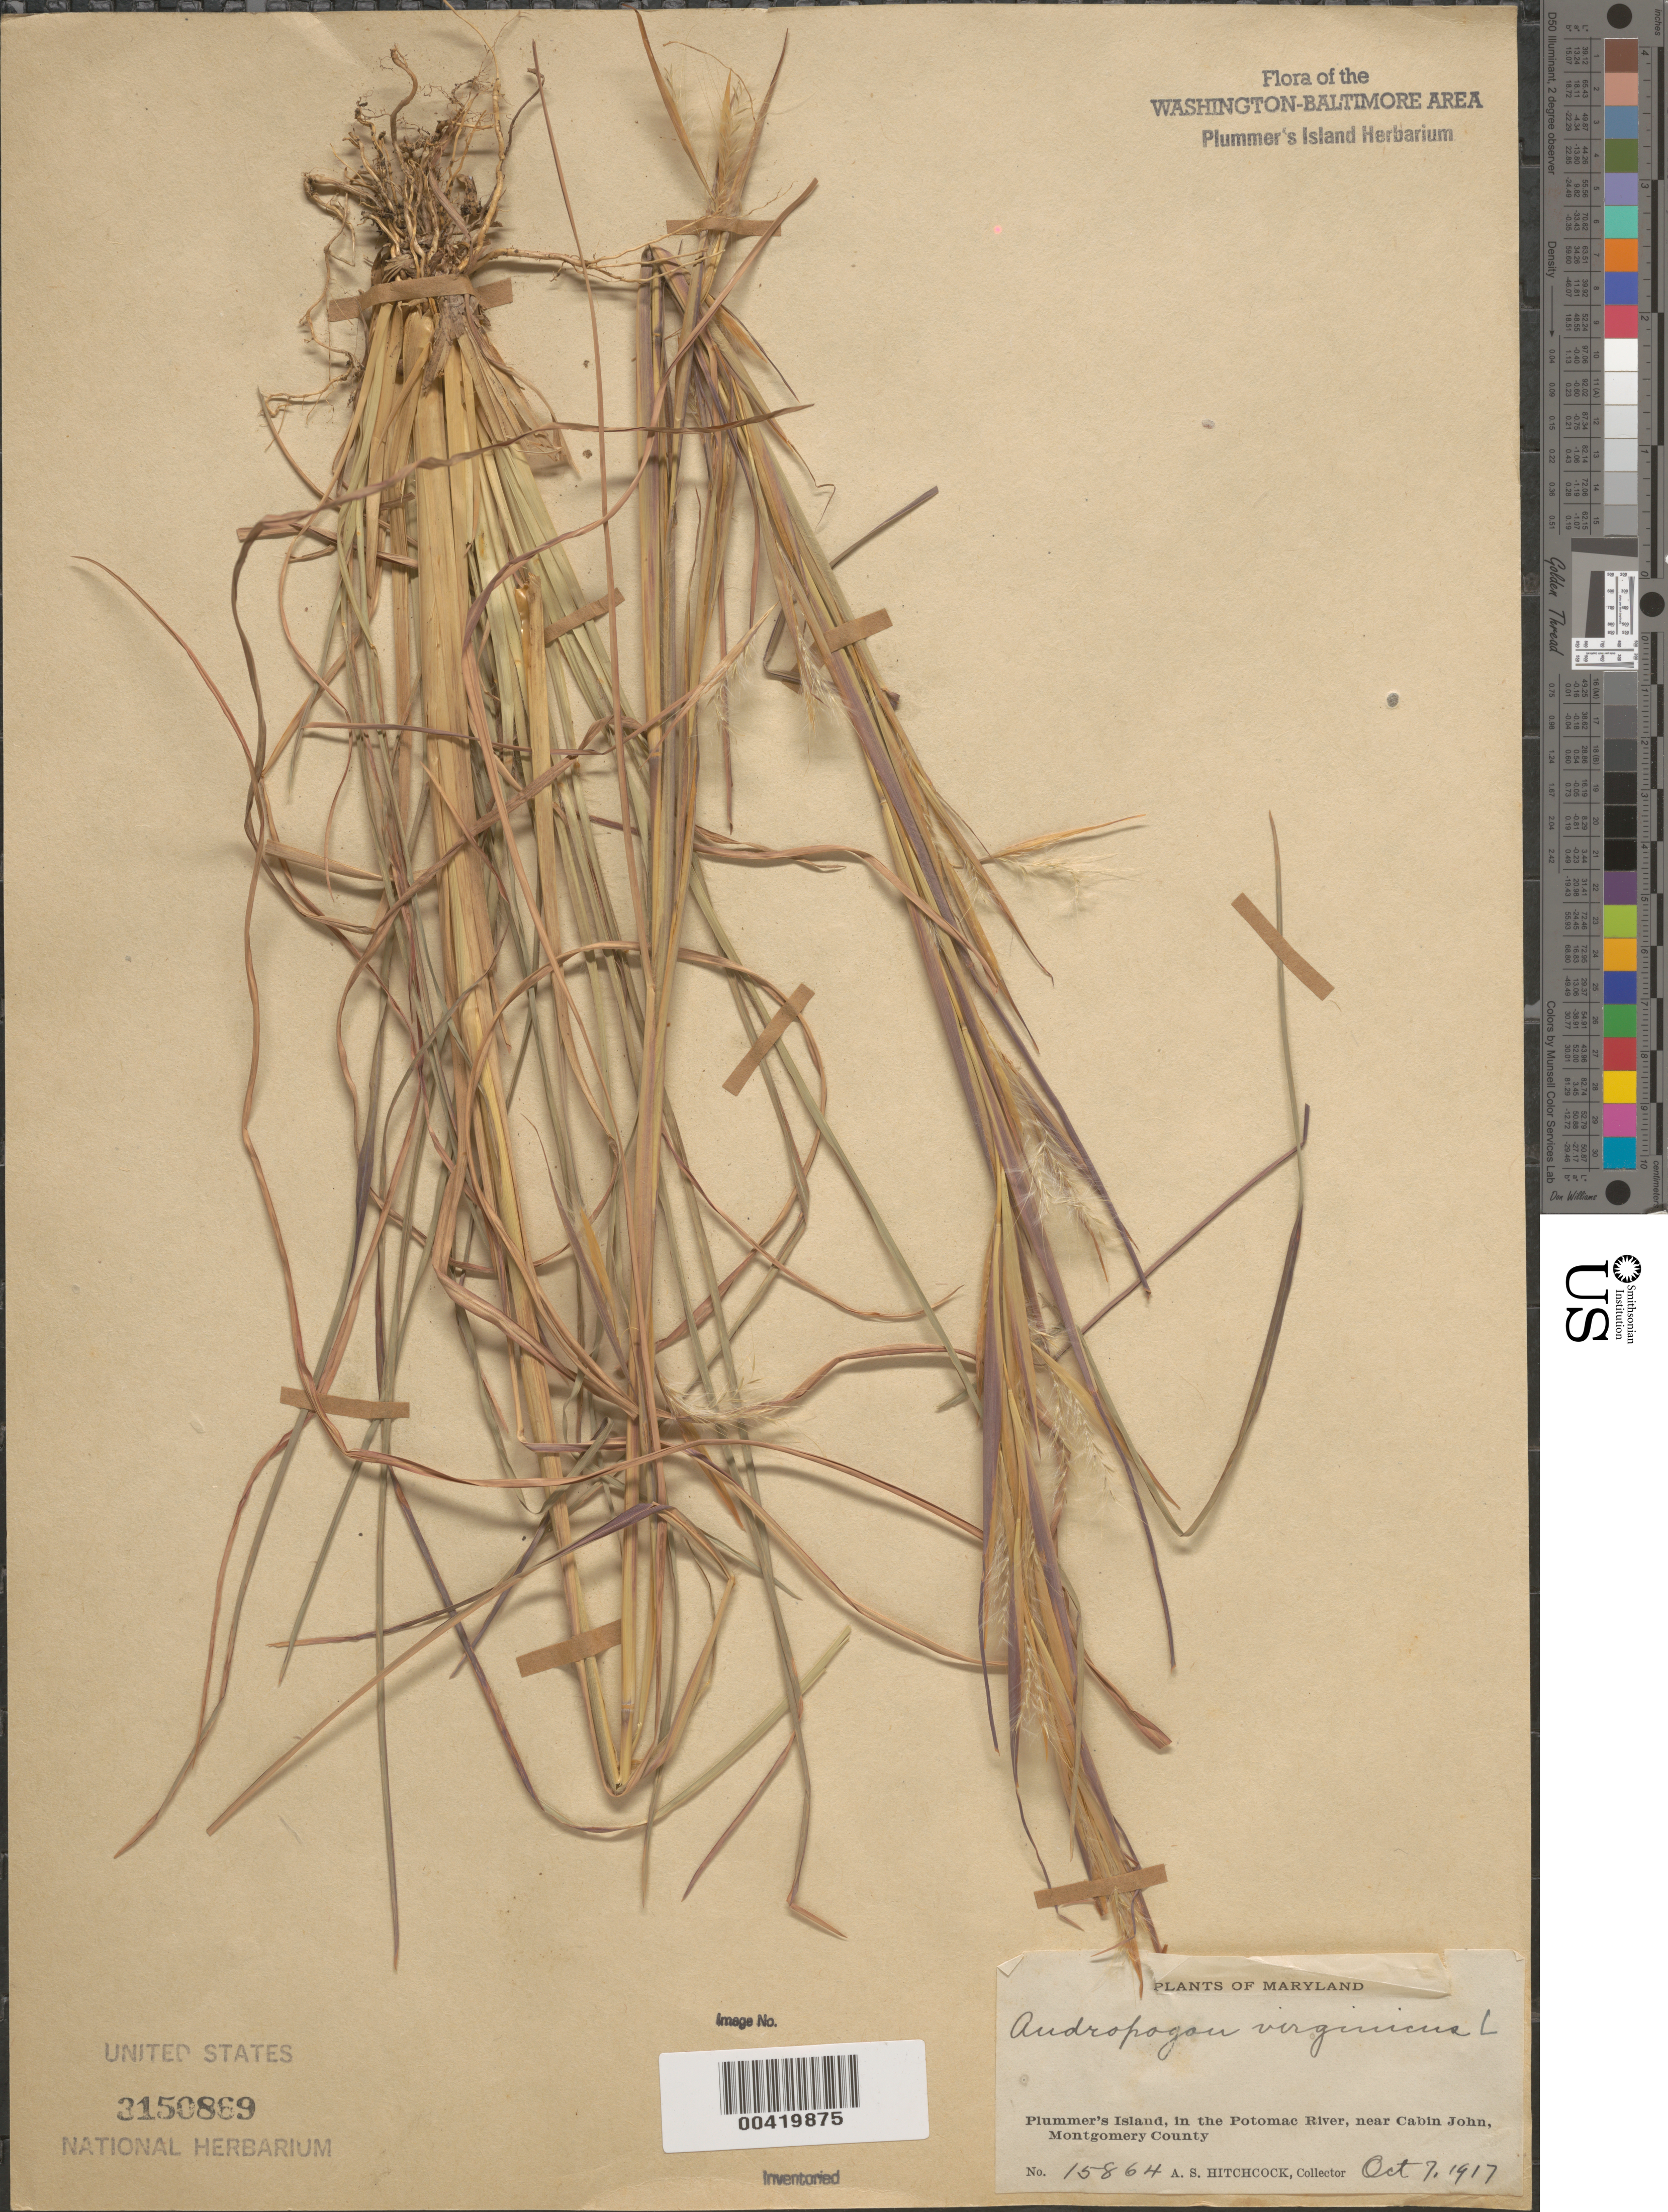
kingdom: Plantae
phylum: Tracheophyta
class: Liliopsida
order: Poales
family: Poaceae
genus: Andropogon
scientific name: Andropogon virginicus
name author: L.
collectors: A. S. Hitchcock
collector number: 15864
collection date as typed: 07 Oct 1917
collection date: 1917-10-07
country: United States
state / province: Maryland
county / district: Montgomery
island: Plummers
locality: Plummer's Island C. & O. Canal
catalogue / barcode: US 3150869